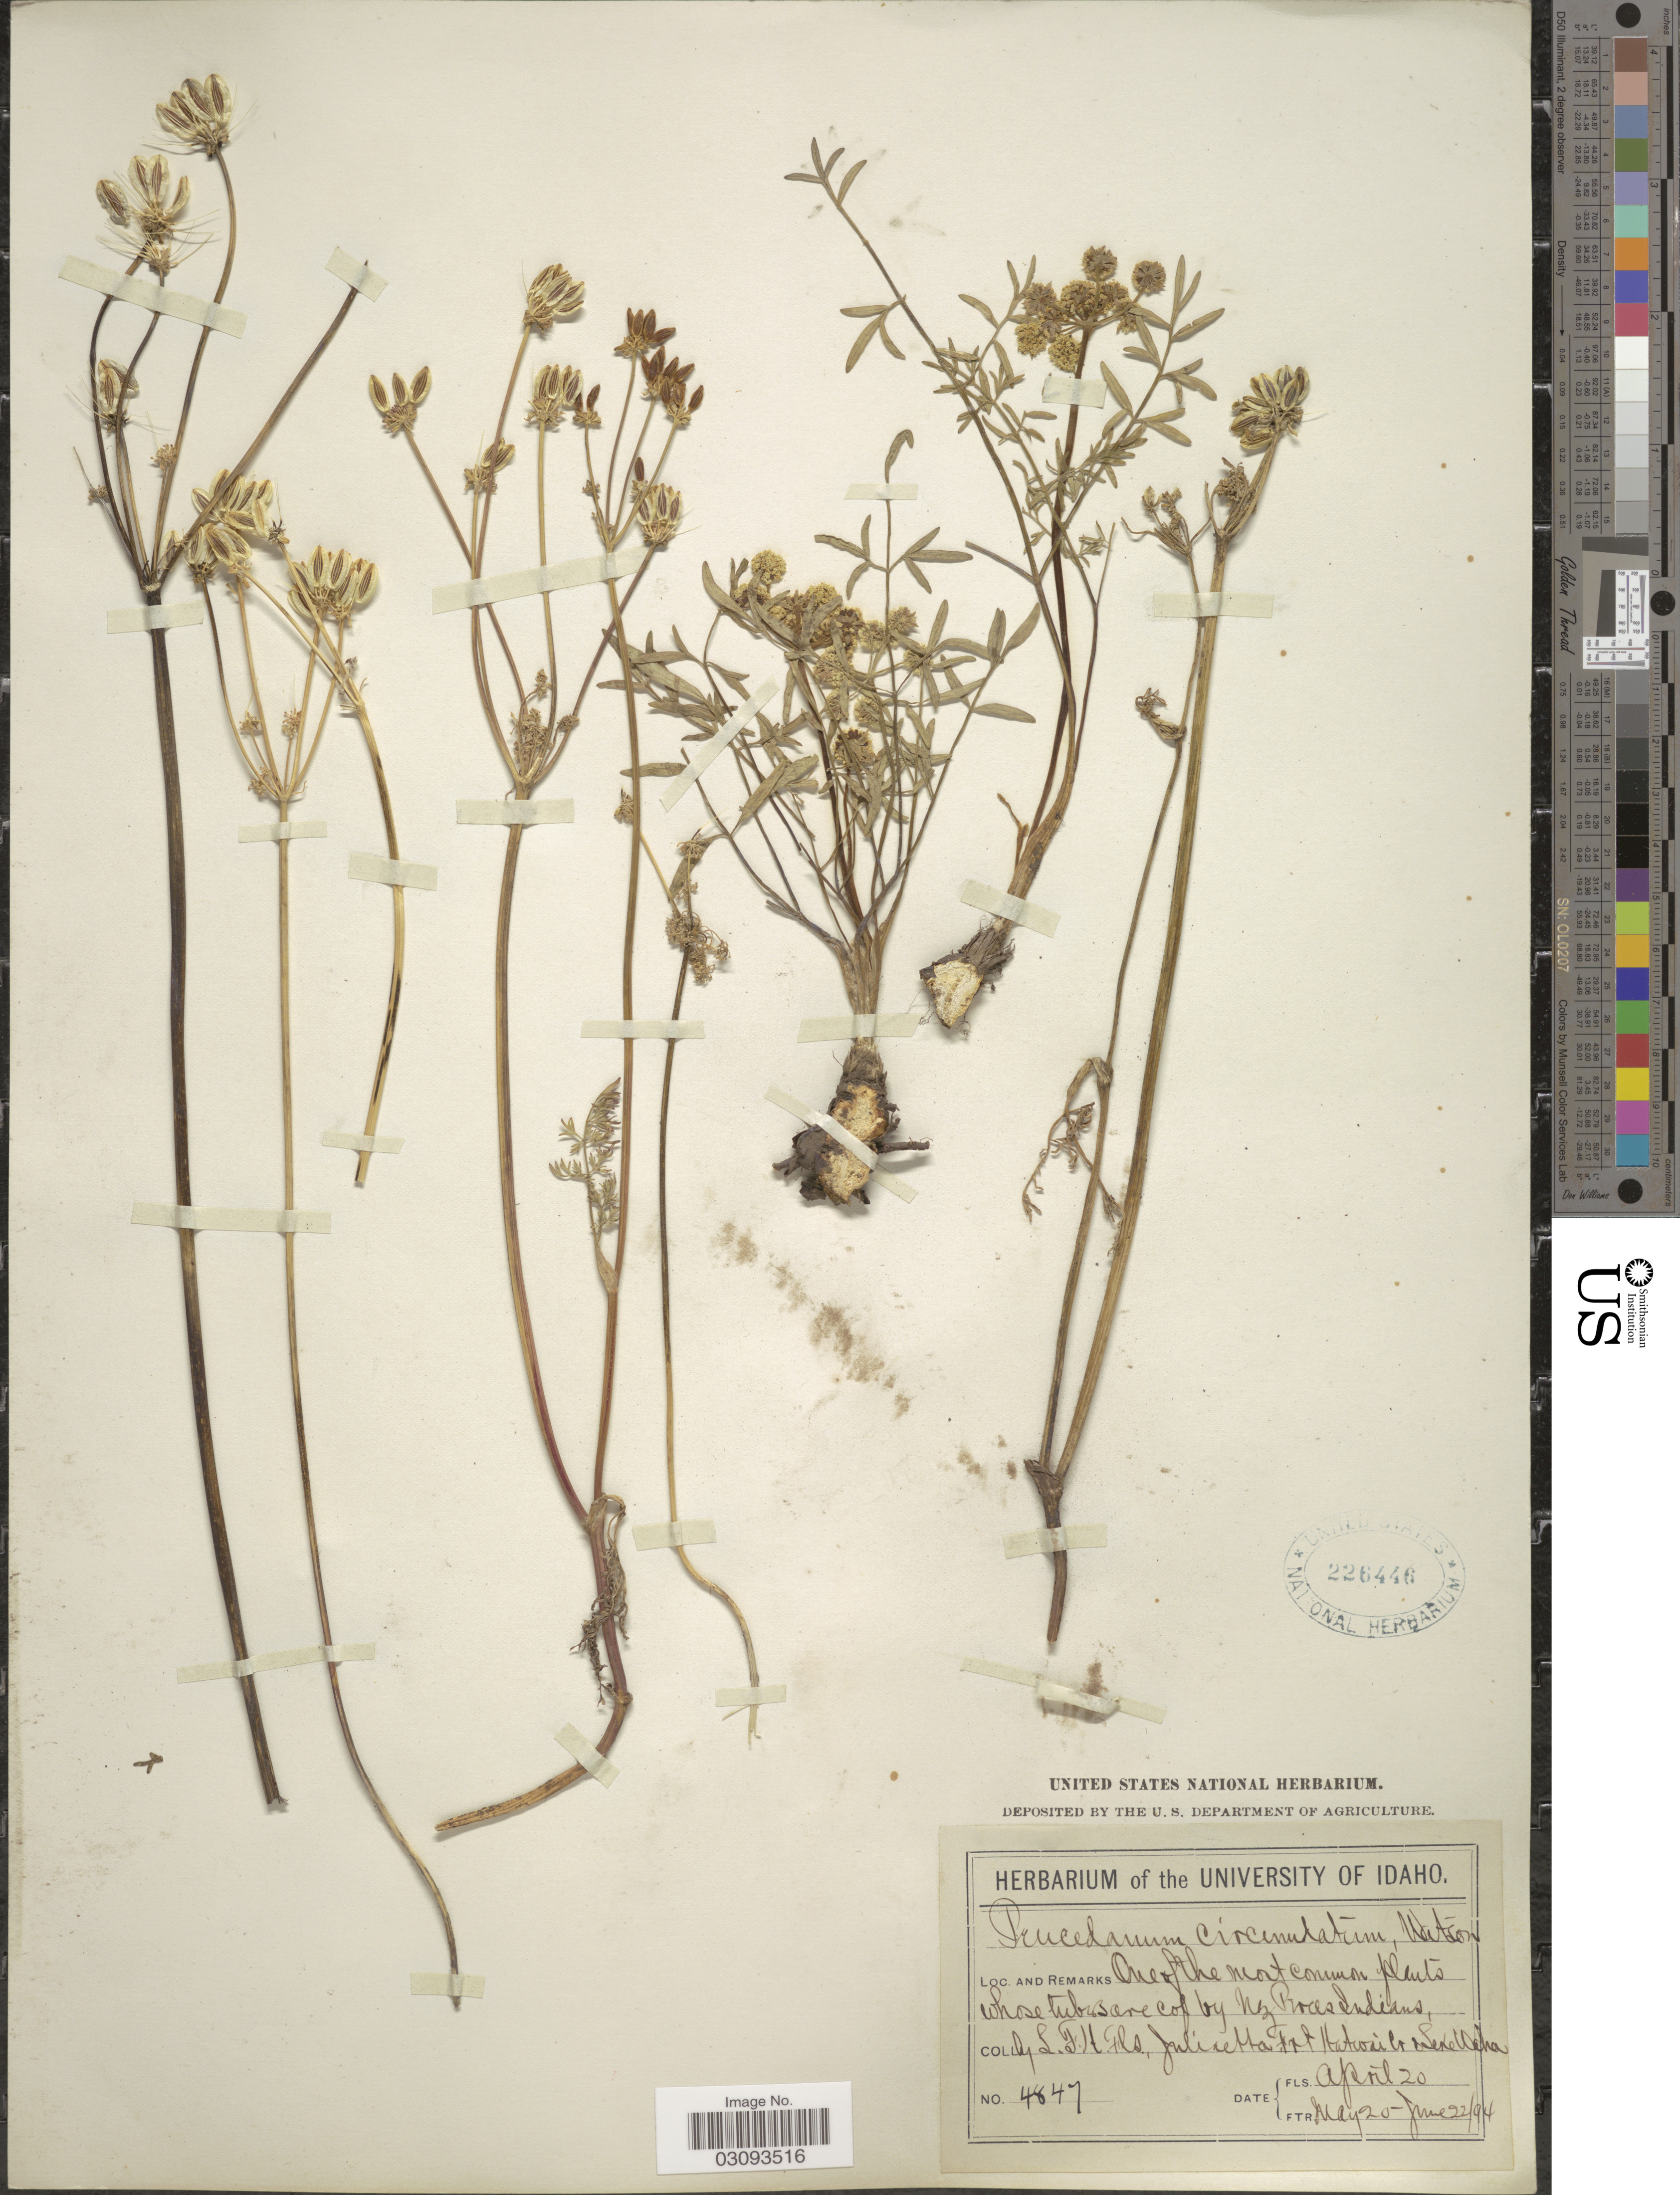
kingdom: Plantae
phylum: Tracheophyta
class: Magnoliopsida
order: Apiales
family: Apiaceae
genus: Lomatium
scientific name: Lomatium circumdatum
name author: (S. Watson) J.M. Coult. & Rose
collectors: L. F. H.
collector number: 4847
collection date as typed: Transcribed d/m/y: 20/4/94 to 22/6/94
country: United States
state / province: Idaho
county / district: Nez Perce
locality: Juliaetta, Frt Hatwai Cr & Lake Waha.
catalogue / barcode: US 226446